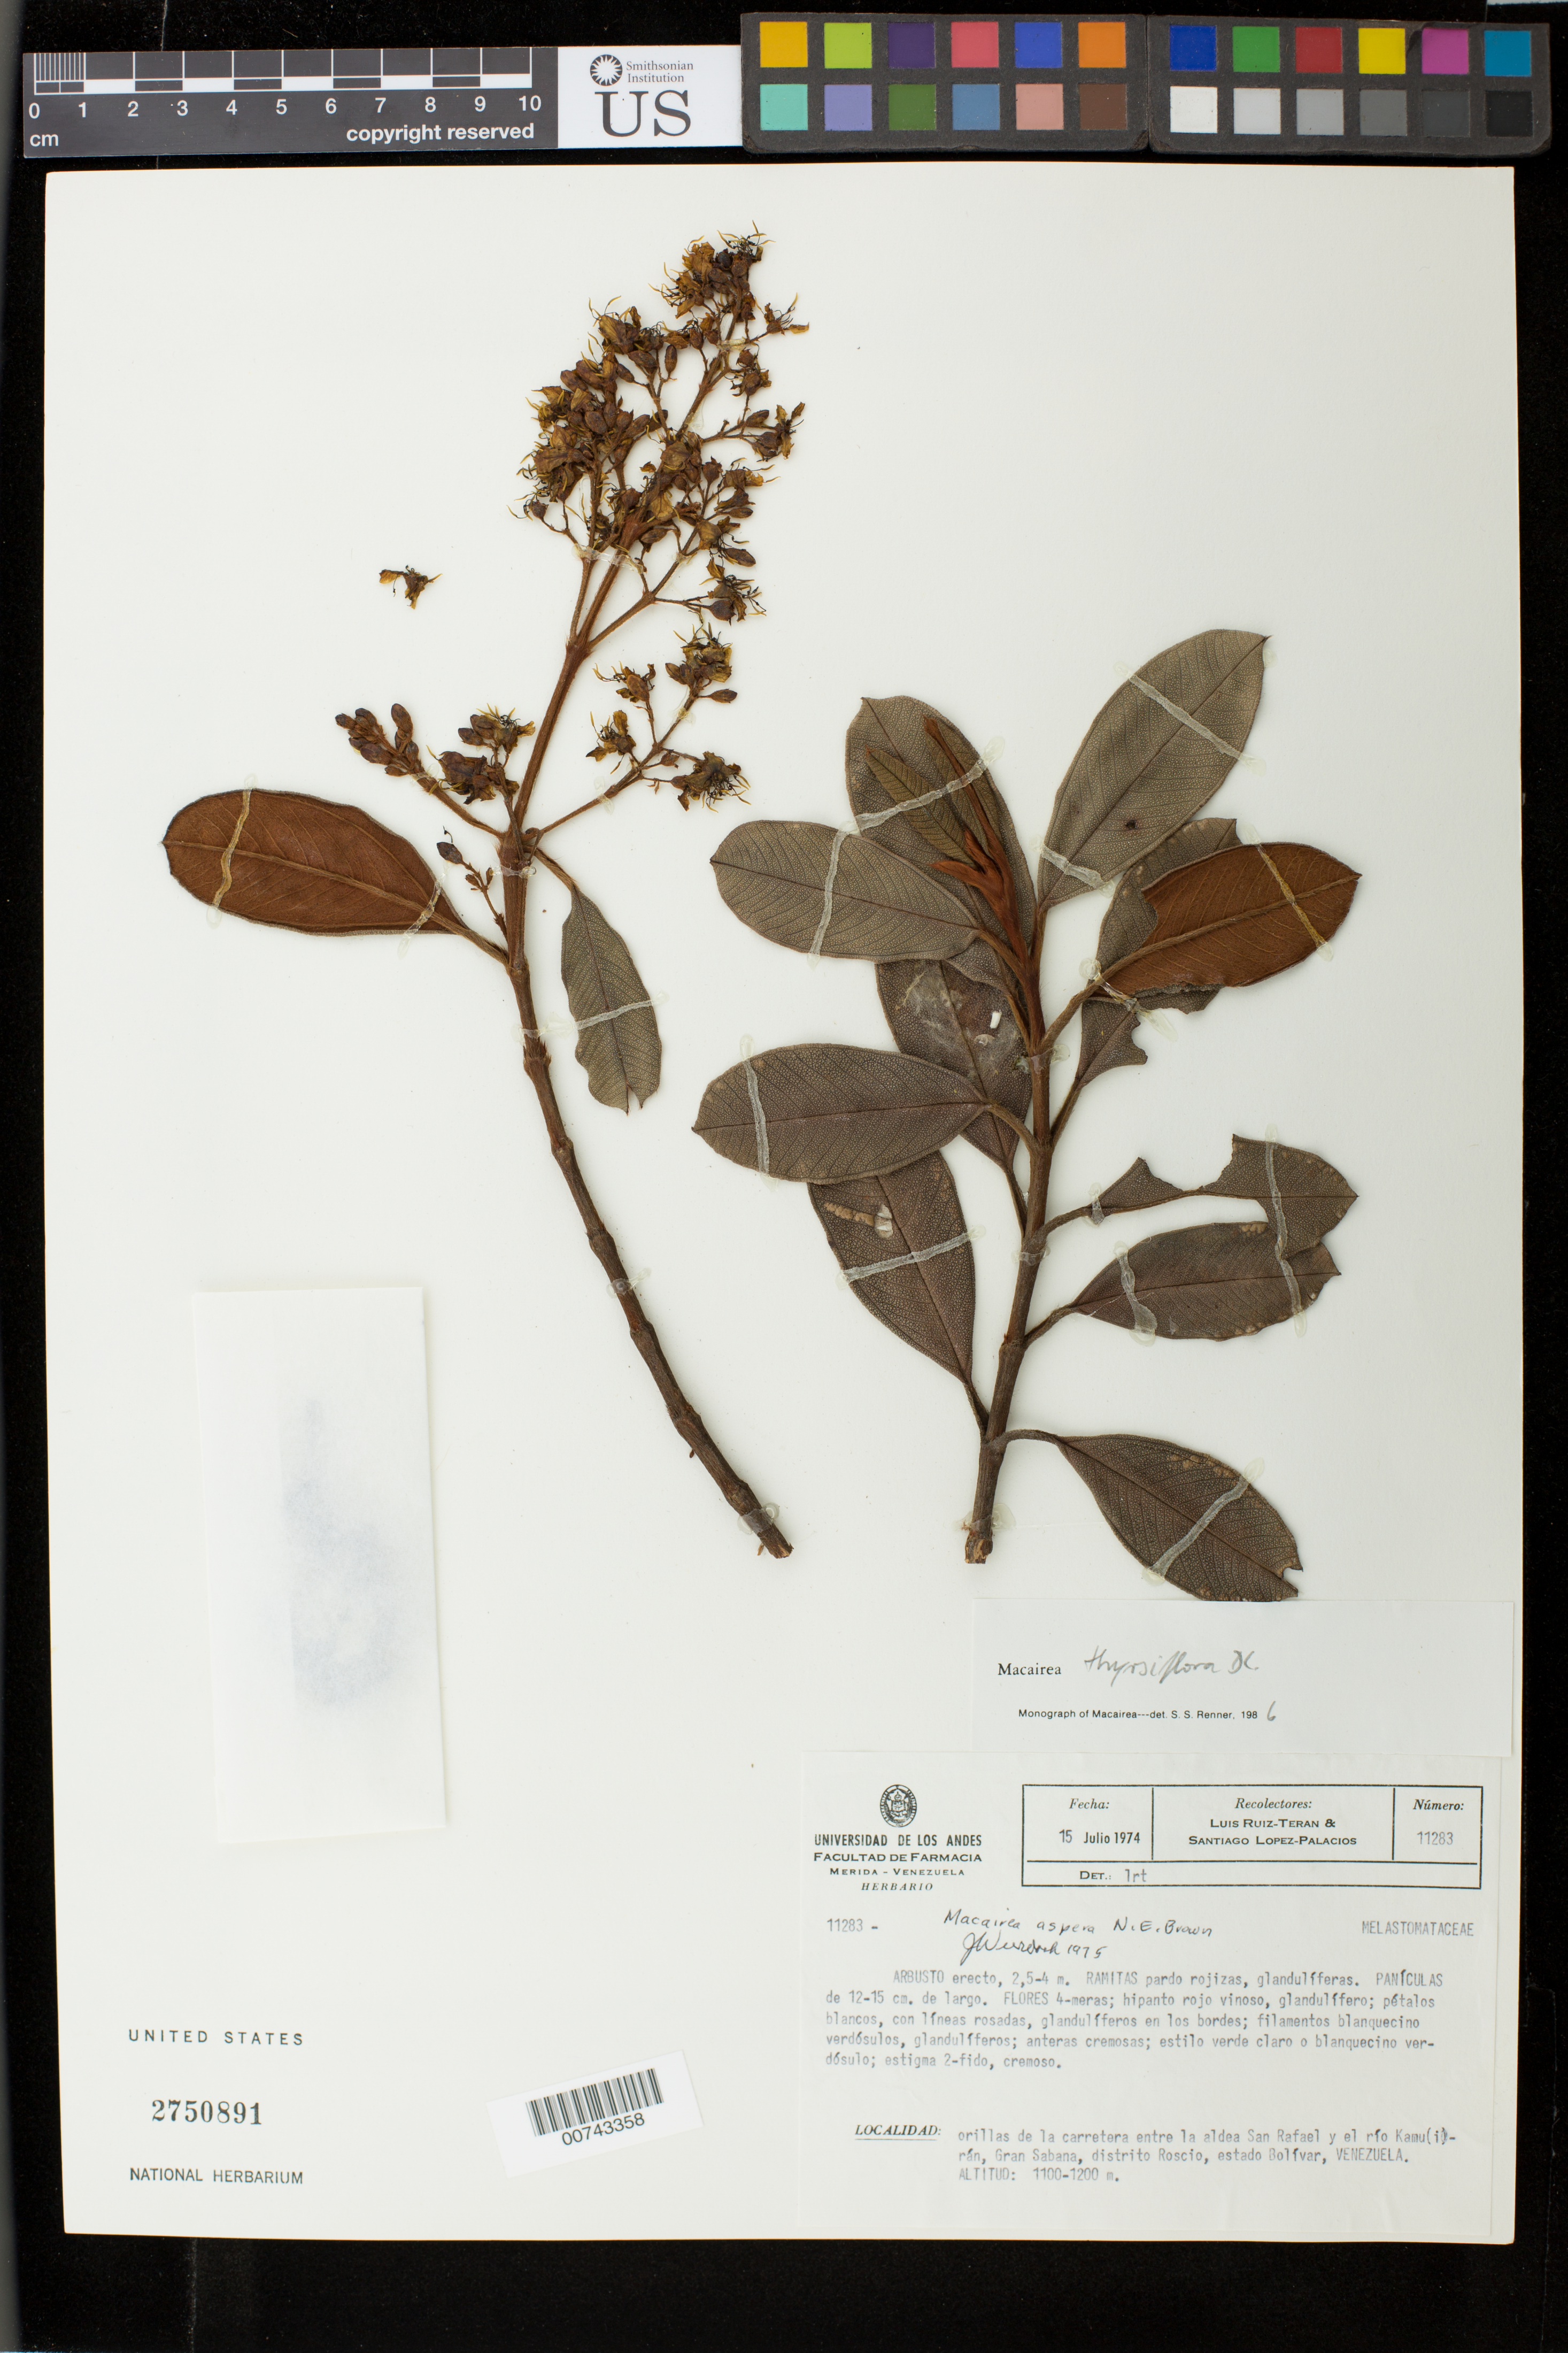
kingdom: Plantae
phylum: Tracheophyta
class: Magnoliopsida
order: Myrtales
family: Melastomataceae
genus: Macairea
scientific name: Macairea aspera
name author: N.E. Br.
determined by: Nunes da Silva, Diego, (RB), Jardim Botanico do Rio de Janeiro - Herbario (BRAZIL)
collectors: L. E. Ruíz-Terán & S. López-Palacios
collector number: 11283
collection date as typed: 15-Jul-74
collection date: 1974-07-15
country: Venezuela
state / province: Bolívar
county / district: Roscio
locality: Orillas de la carretera entre la aldea San Rafael y el río Kamu(i)ran, Gran Sabana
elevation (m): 1100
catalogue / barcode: US 2750891